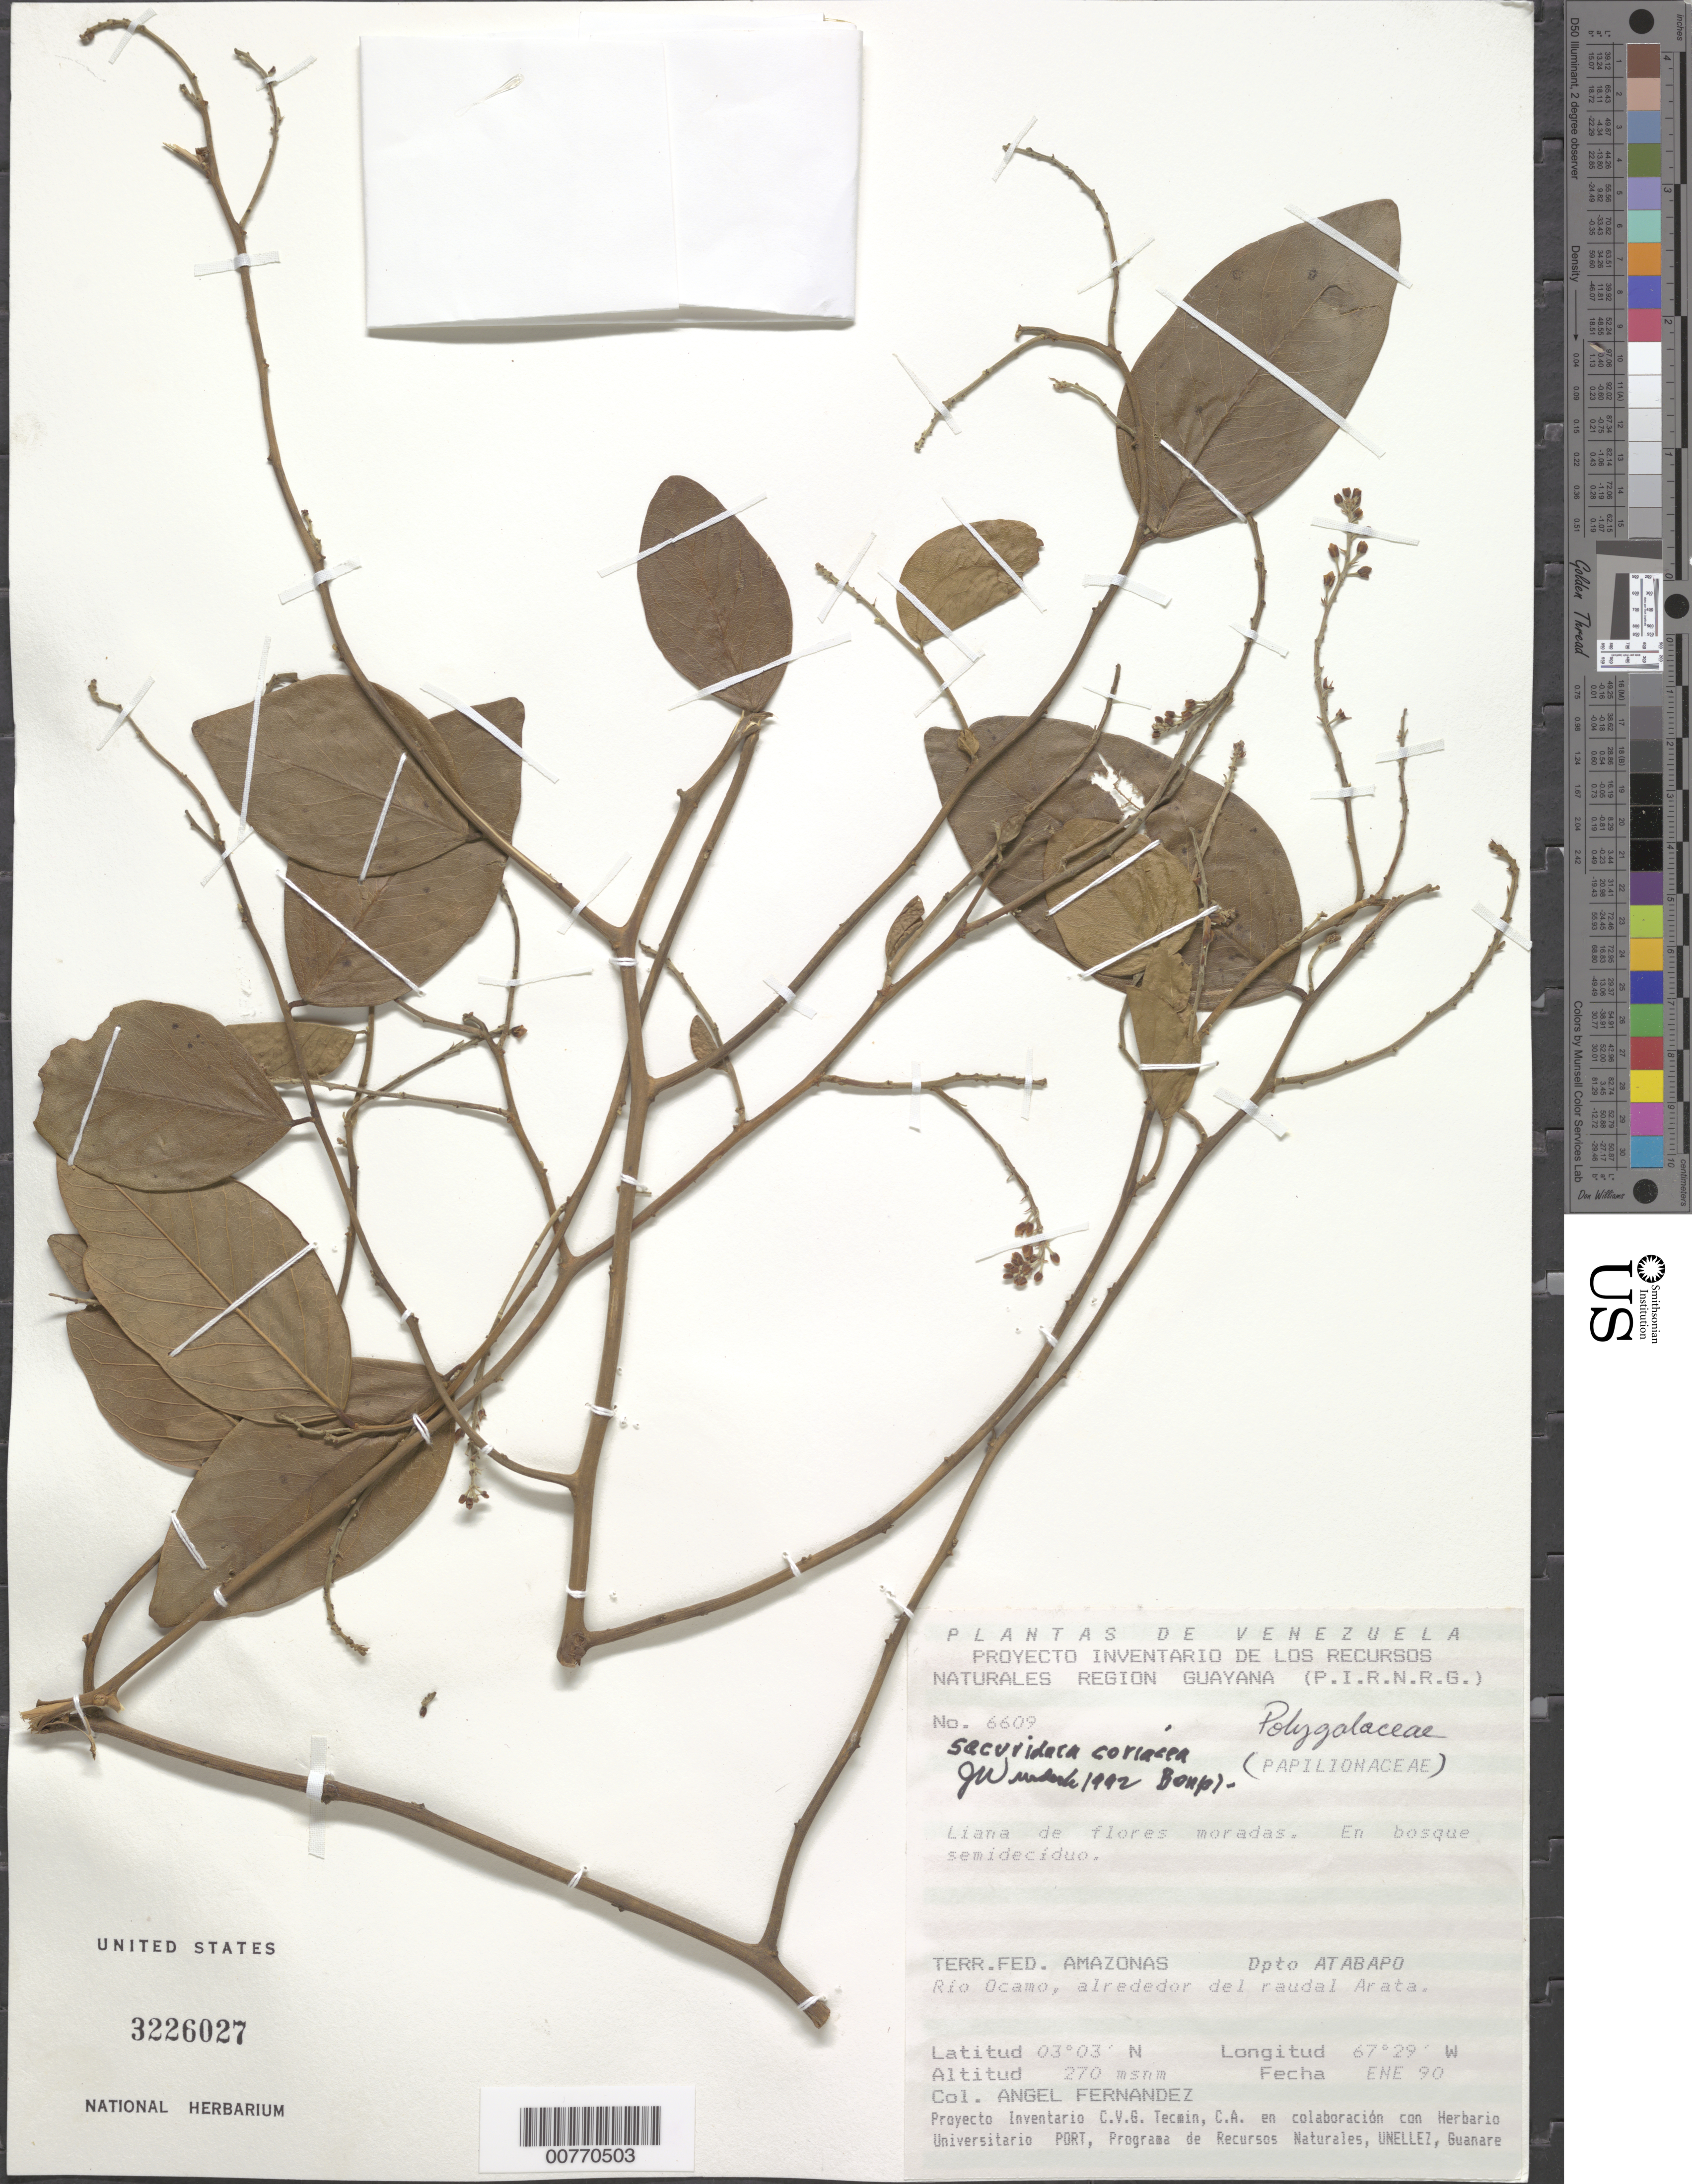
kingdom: Plantae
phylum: Tracheophyta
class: Magnoliopsida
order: Fabales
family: Polygalaceae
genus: Securidaca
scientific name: Securidaca coriacea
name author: Bonpl. ex Steud.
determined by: Wurdack, John J., (US), US (UNITED STATES)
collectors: A. Fernández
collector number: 6609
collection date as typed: Jan-90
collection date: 1990-01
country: Venezuela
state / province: Amazonas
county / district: Atabapo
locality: Río Ocamo, alrededor del raudal Arata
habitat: Semideciduous forest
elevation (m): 270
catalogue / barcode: US 3226027